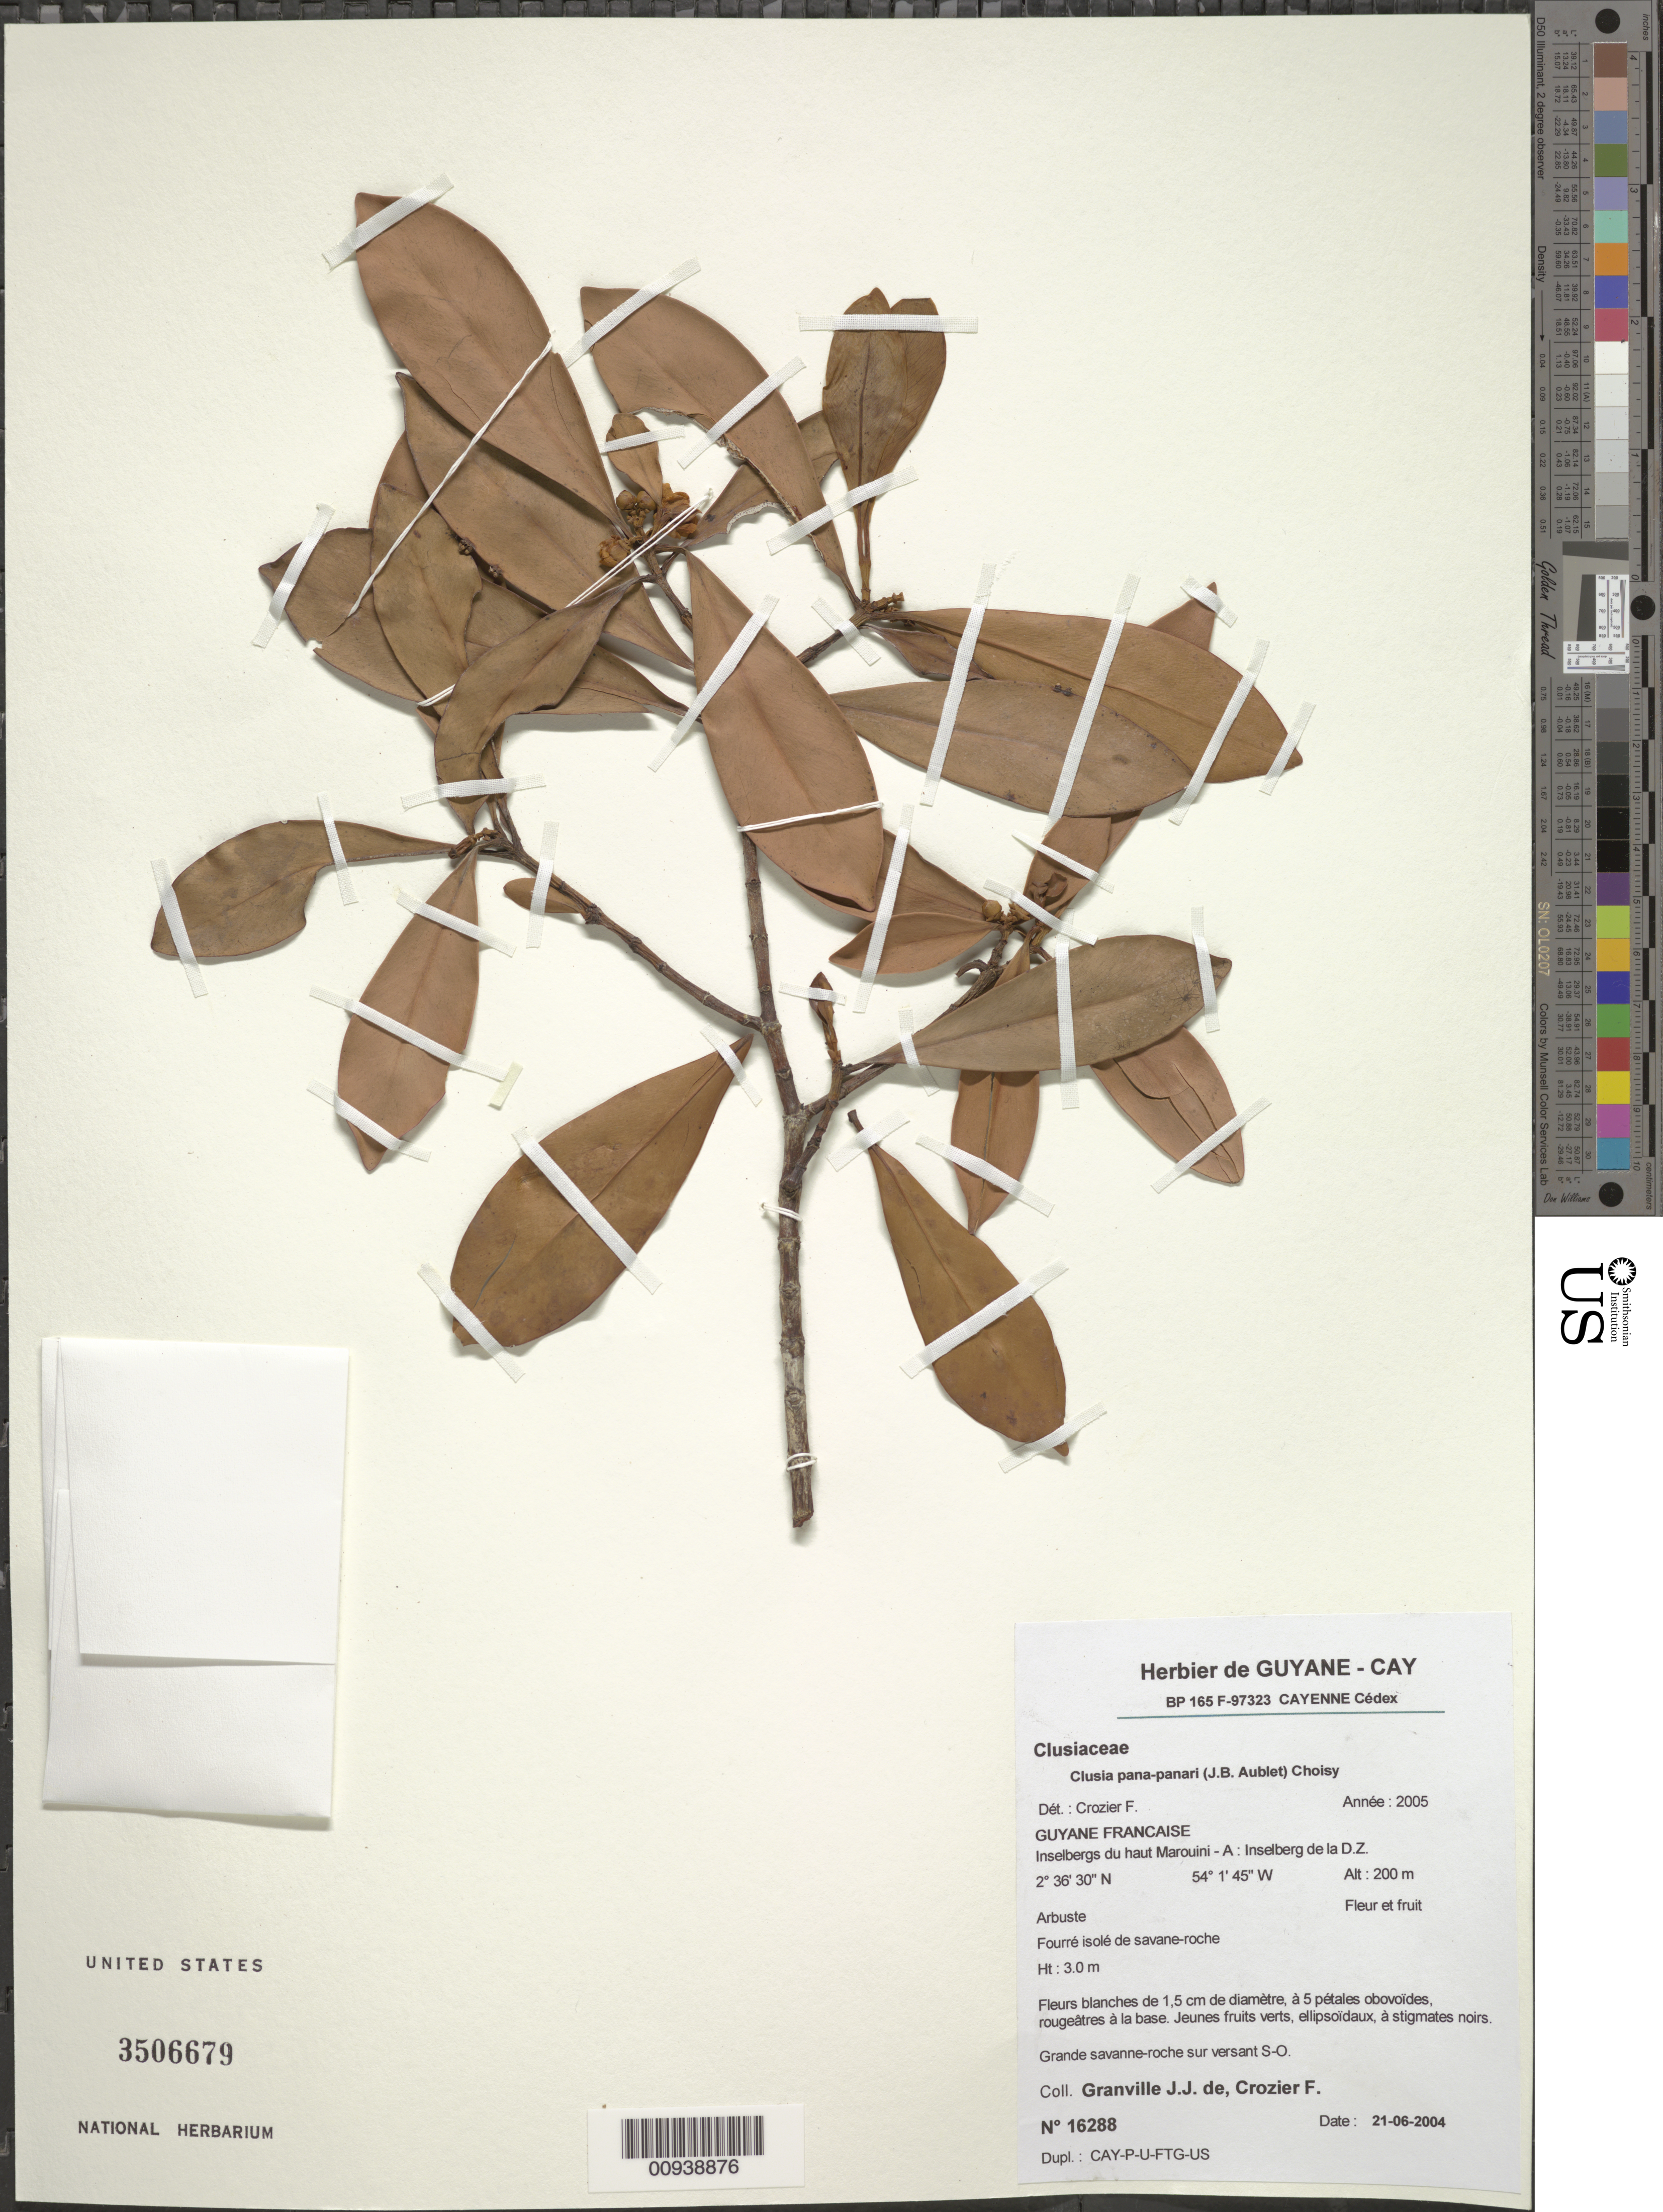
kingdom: Plantae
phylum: Tracheophyta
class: Magnoliopsida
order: Malpighiales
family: Clusiaceae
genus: Clusia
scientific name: Clusia panapanari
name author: (Aubl.) Choisy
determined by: Crozier, F.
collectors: J.-J. de Granville & F. Crozier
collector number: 16288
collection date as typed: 21-Jun-04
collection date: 2004-06-21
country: French Guiana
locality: Haut Marouini-A; Inselberg de la D.Z.; grande savanne-roche sur versant S-O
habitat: Fourré isolé de savane-roche, grande savanne-roche sur versant S-O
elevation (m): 200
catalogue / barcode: US 3506679